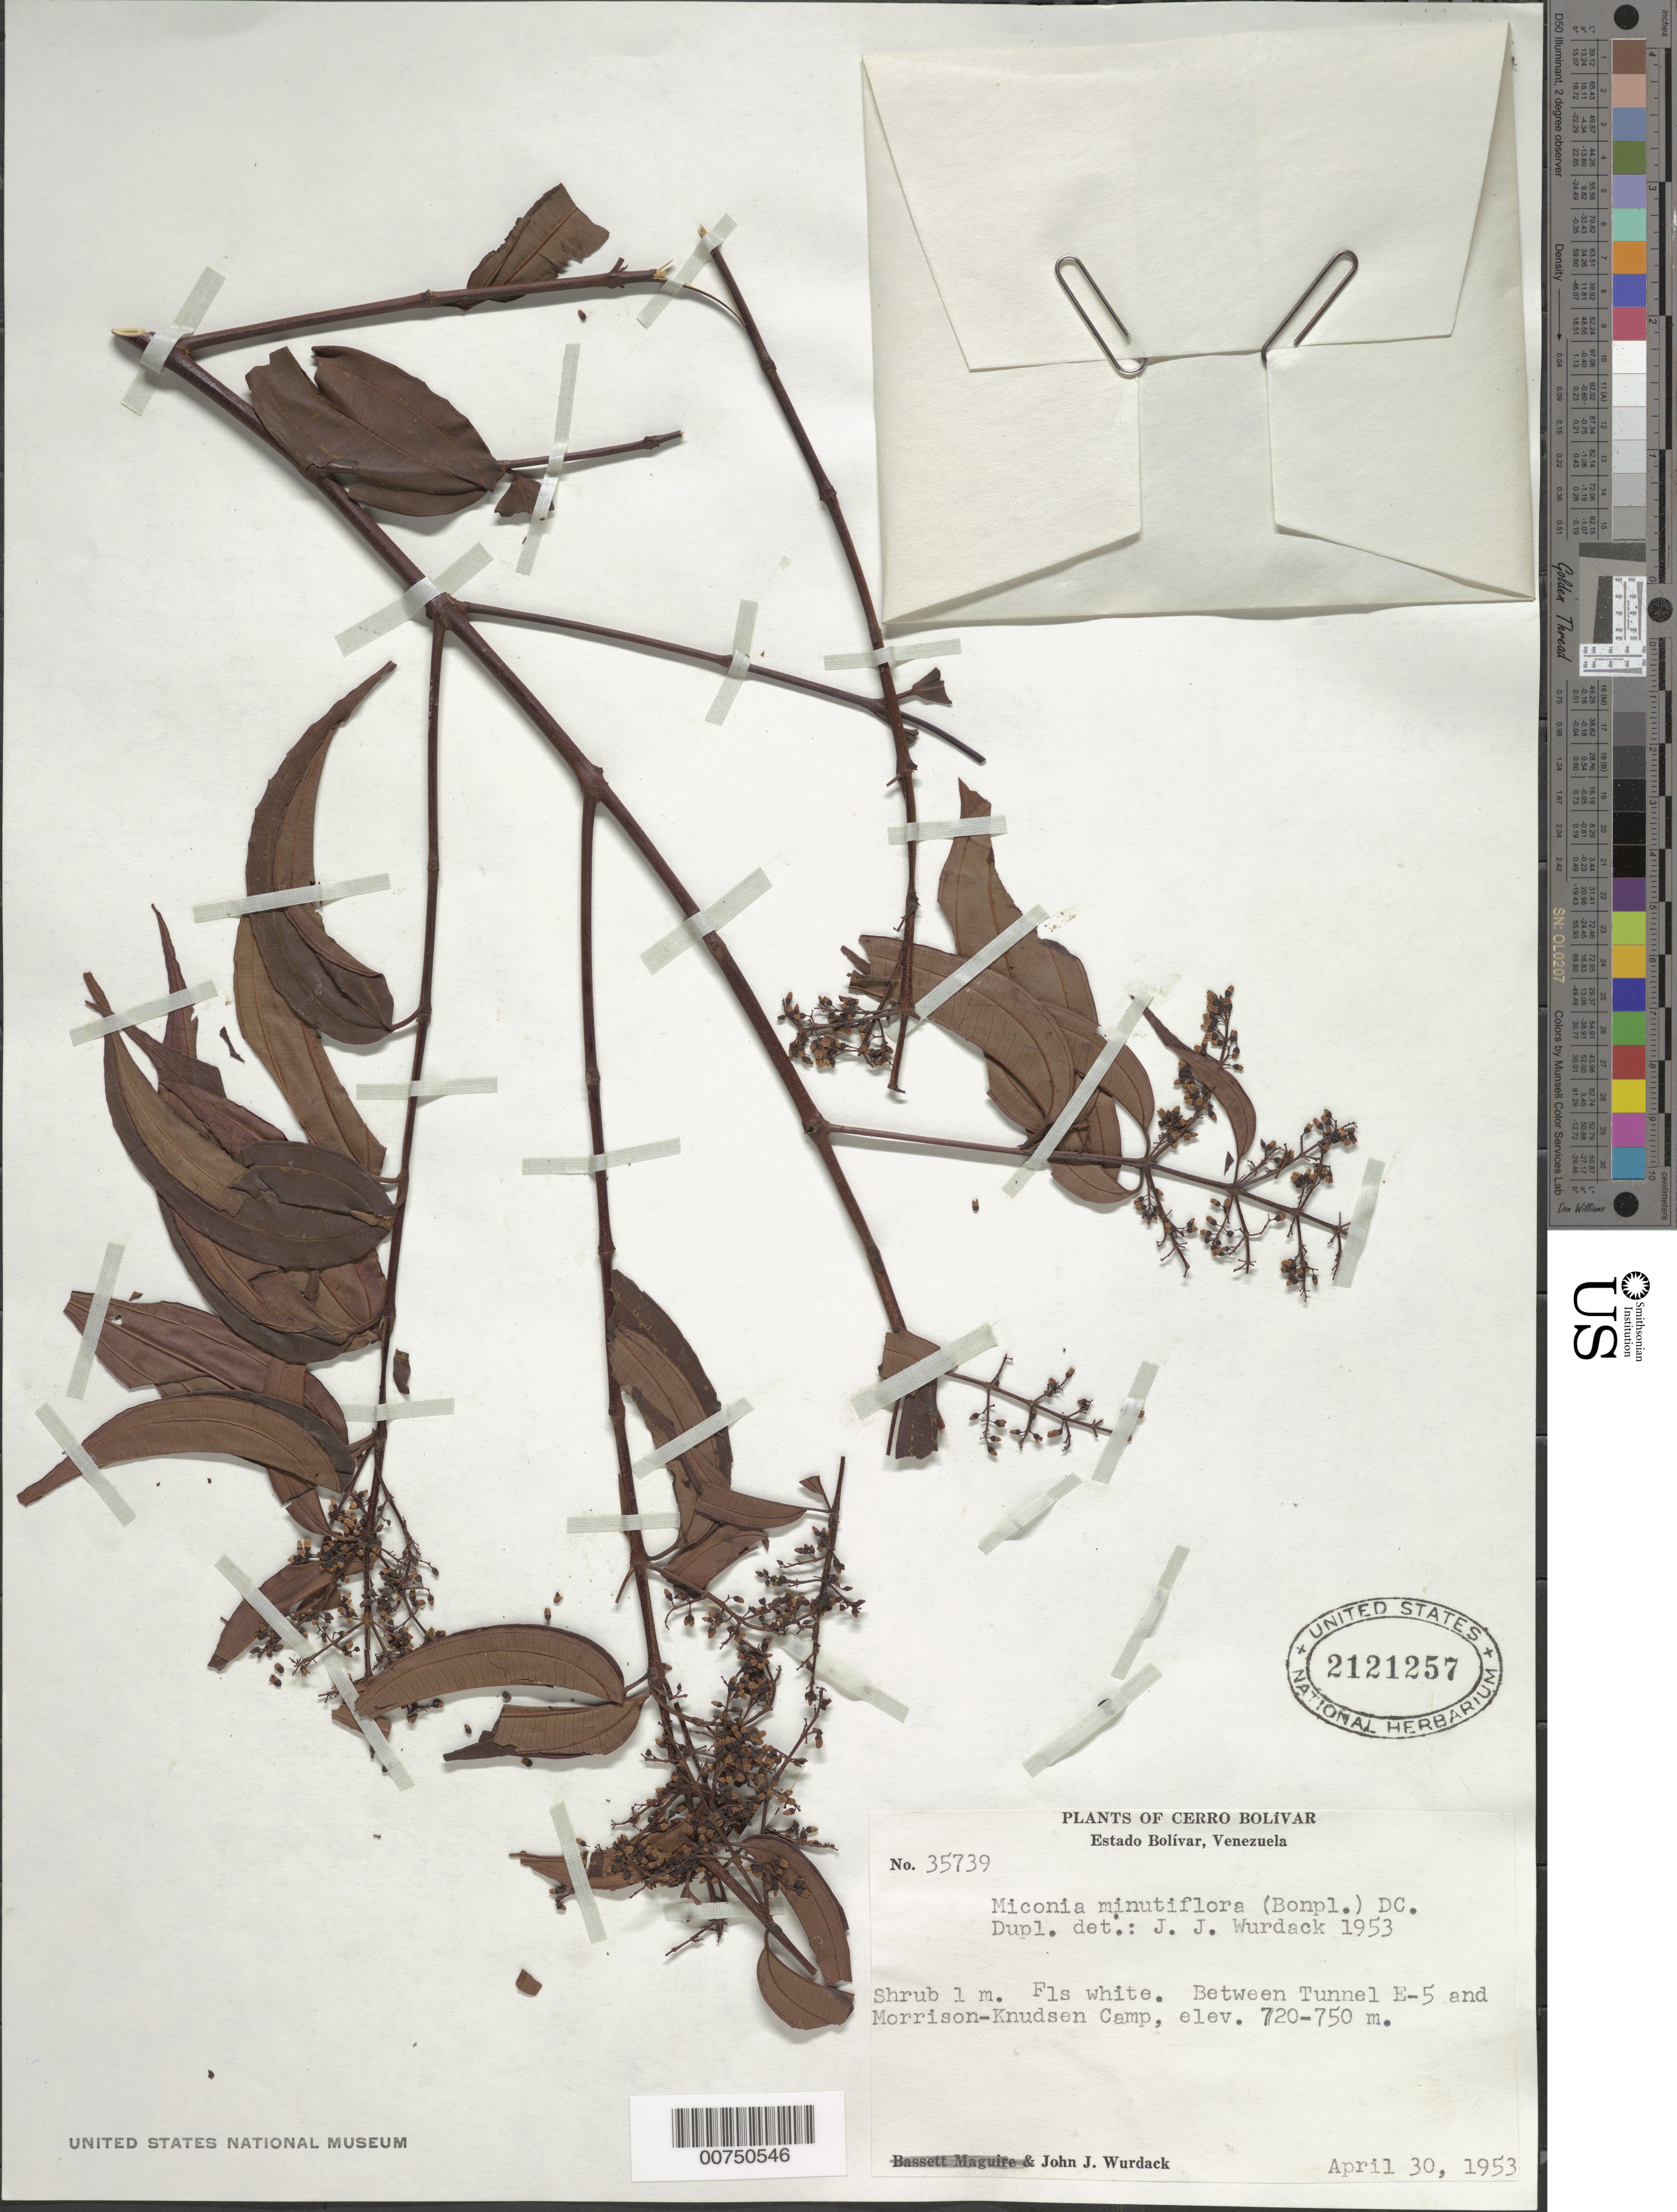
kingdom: Plantae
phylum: Tracheophyta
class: Magnoliopsida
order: Myrtales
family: Melastomataceae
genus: Miconia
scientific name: Miconia minutiflora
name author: (Bonpl.) DC.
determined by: Wurdack, John J., (US), US (UNITED STATES)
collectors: J. J. Wurdack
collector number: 35739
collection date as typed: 30-Apr-53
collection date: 1953-04-30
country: Venezuela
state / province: Bolívar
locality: Tunnel E-5 to Morrison-Knudsen Camp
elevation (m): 720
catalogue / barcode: US 2121257